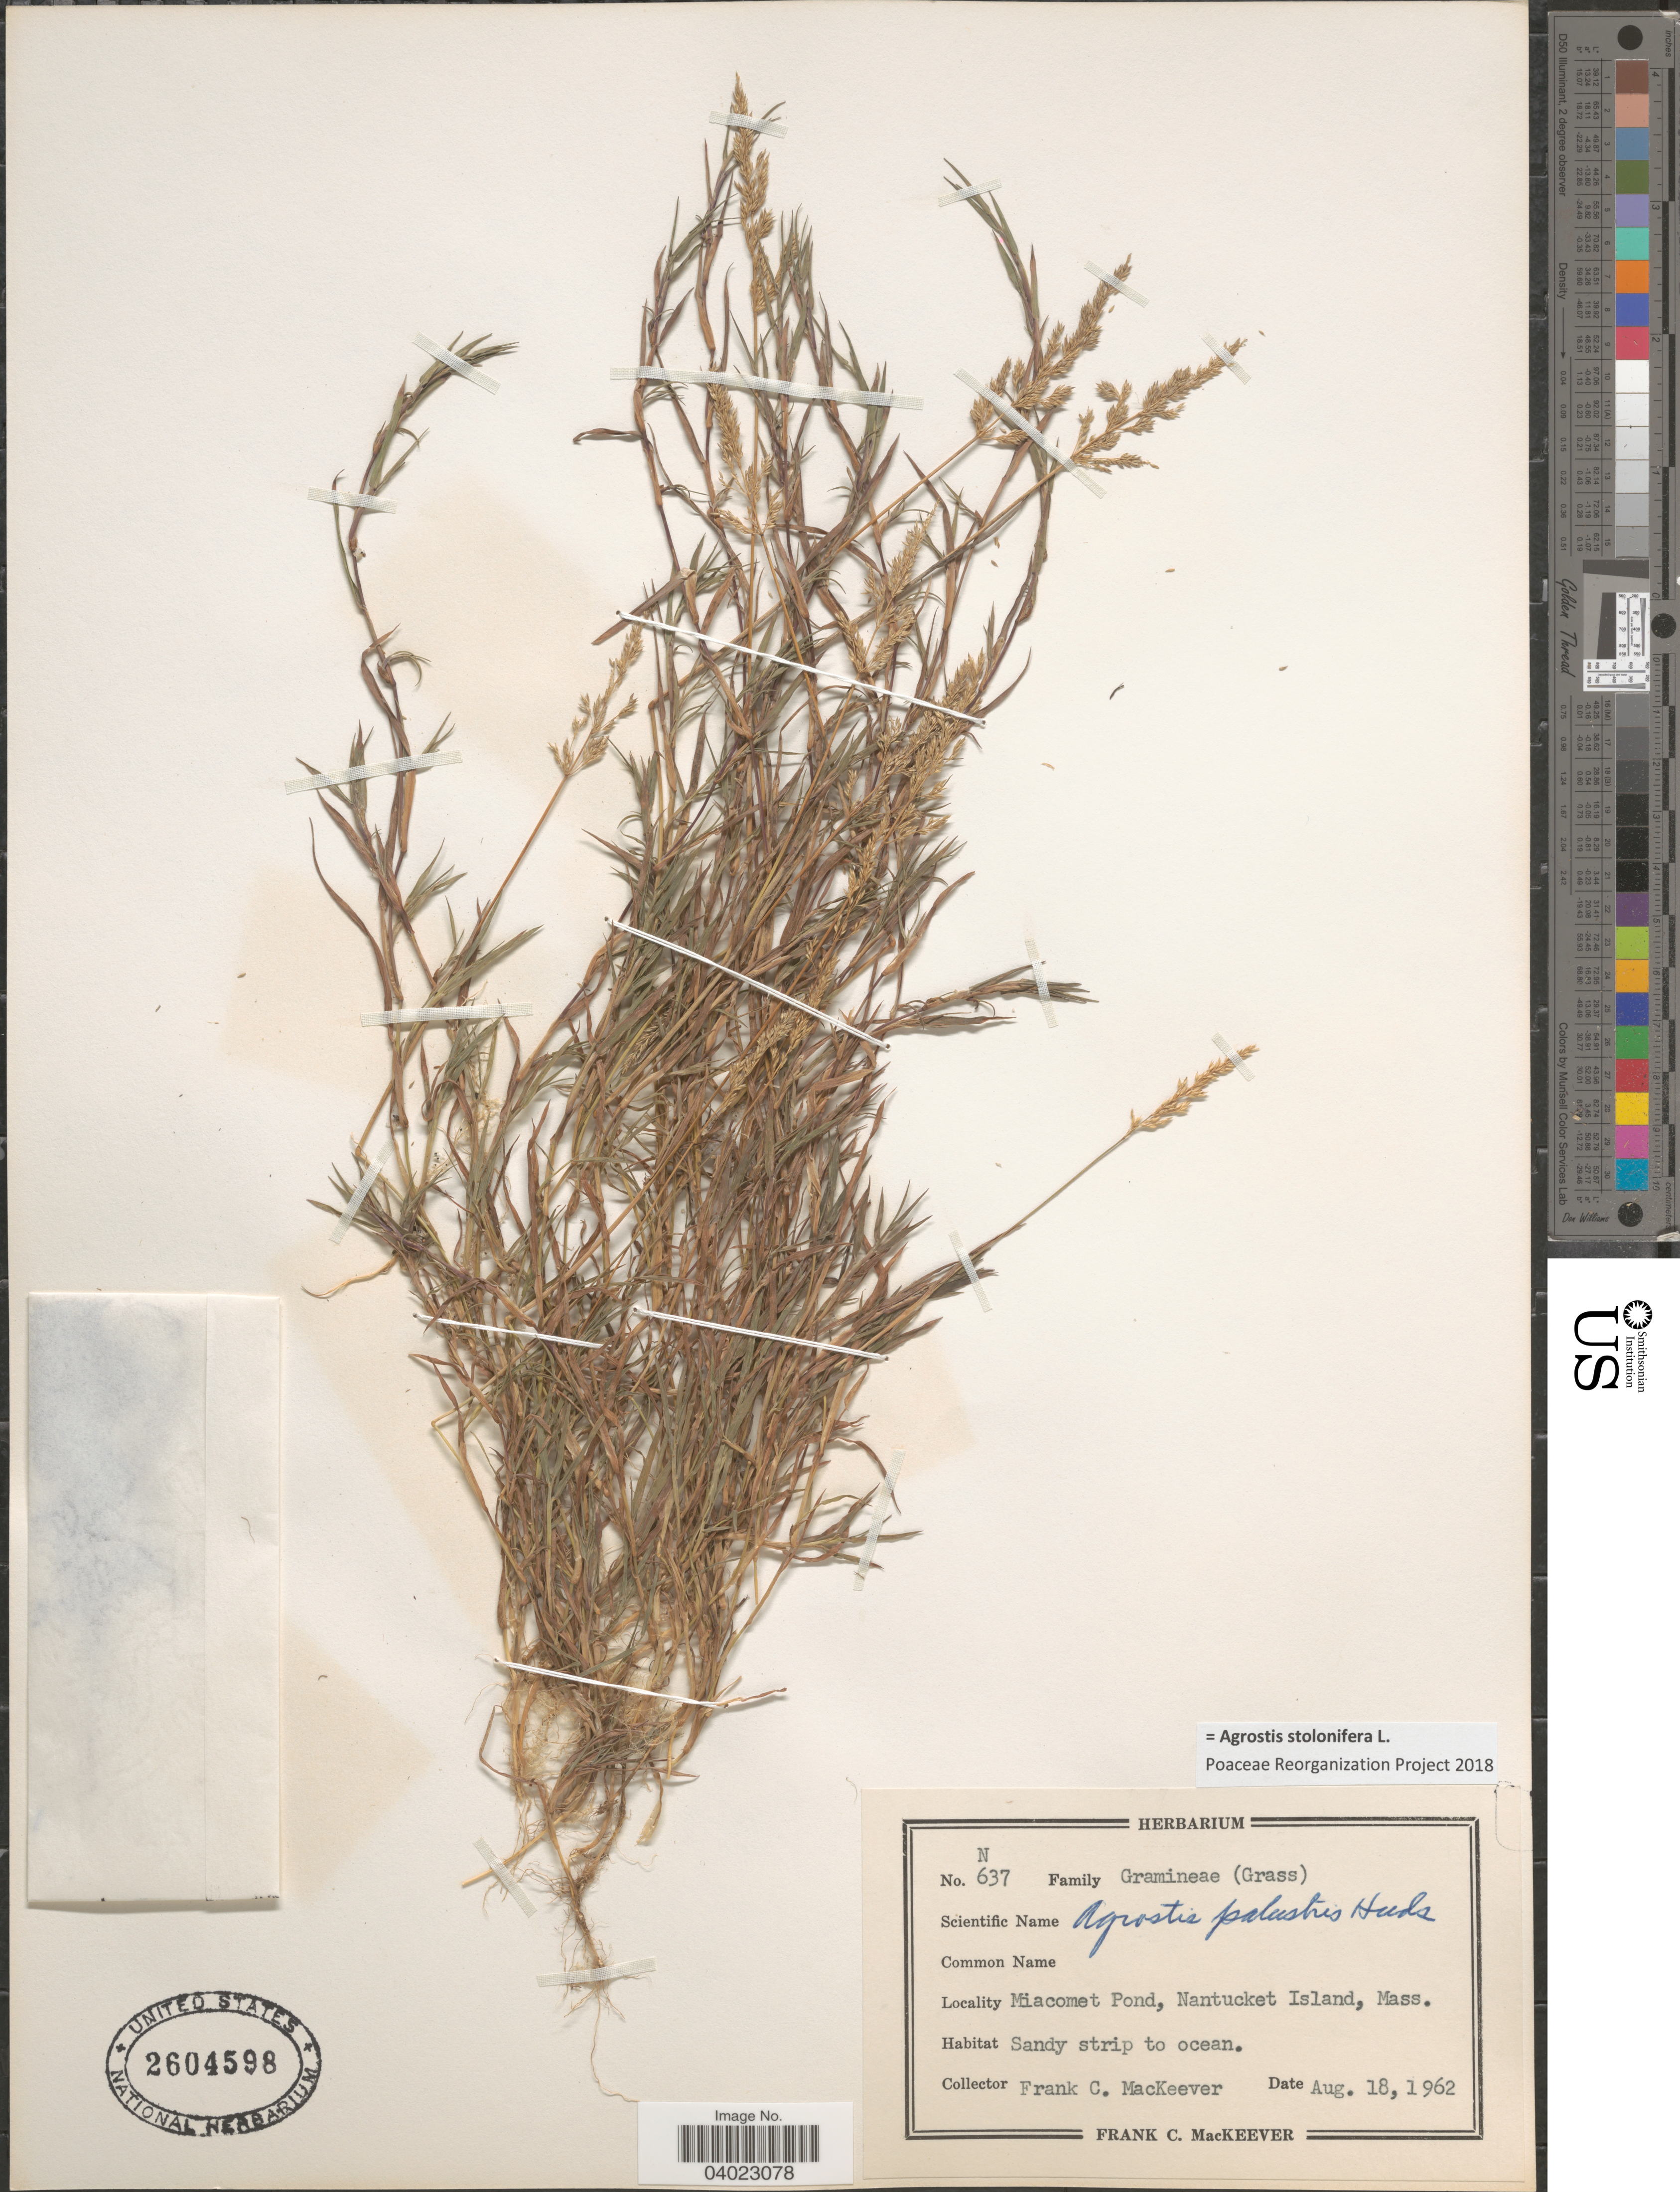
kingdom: Plantae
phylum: Tracheophyta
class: Liliopsida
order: Poales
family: Poaceae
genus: Agrostis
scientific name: Agrostis stolonifera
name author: L.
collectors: F. C. MacKeever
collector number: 637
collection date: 1962-08-18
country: United States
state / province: Massachusetts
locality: Miacomet Pond, Nantucket Island. Sandy strip to ocean.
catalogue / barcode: US 2604598